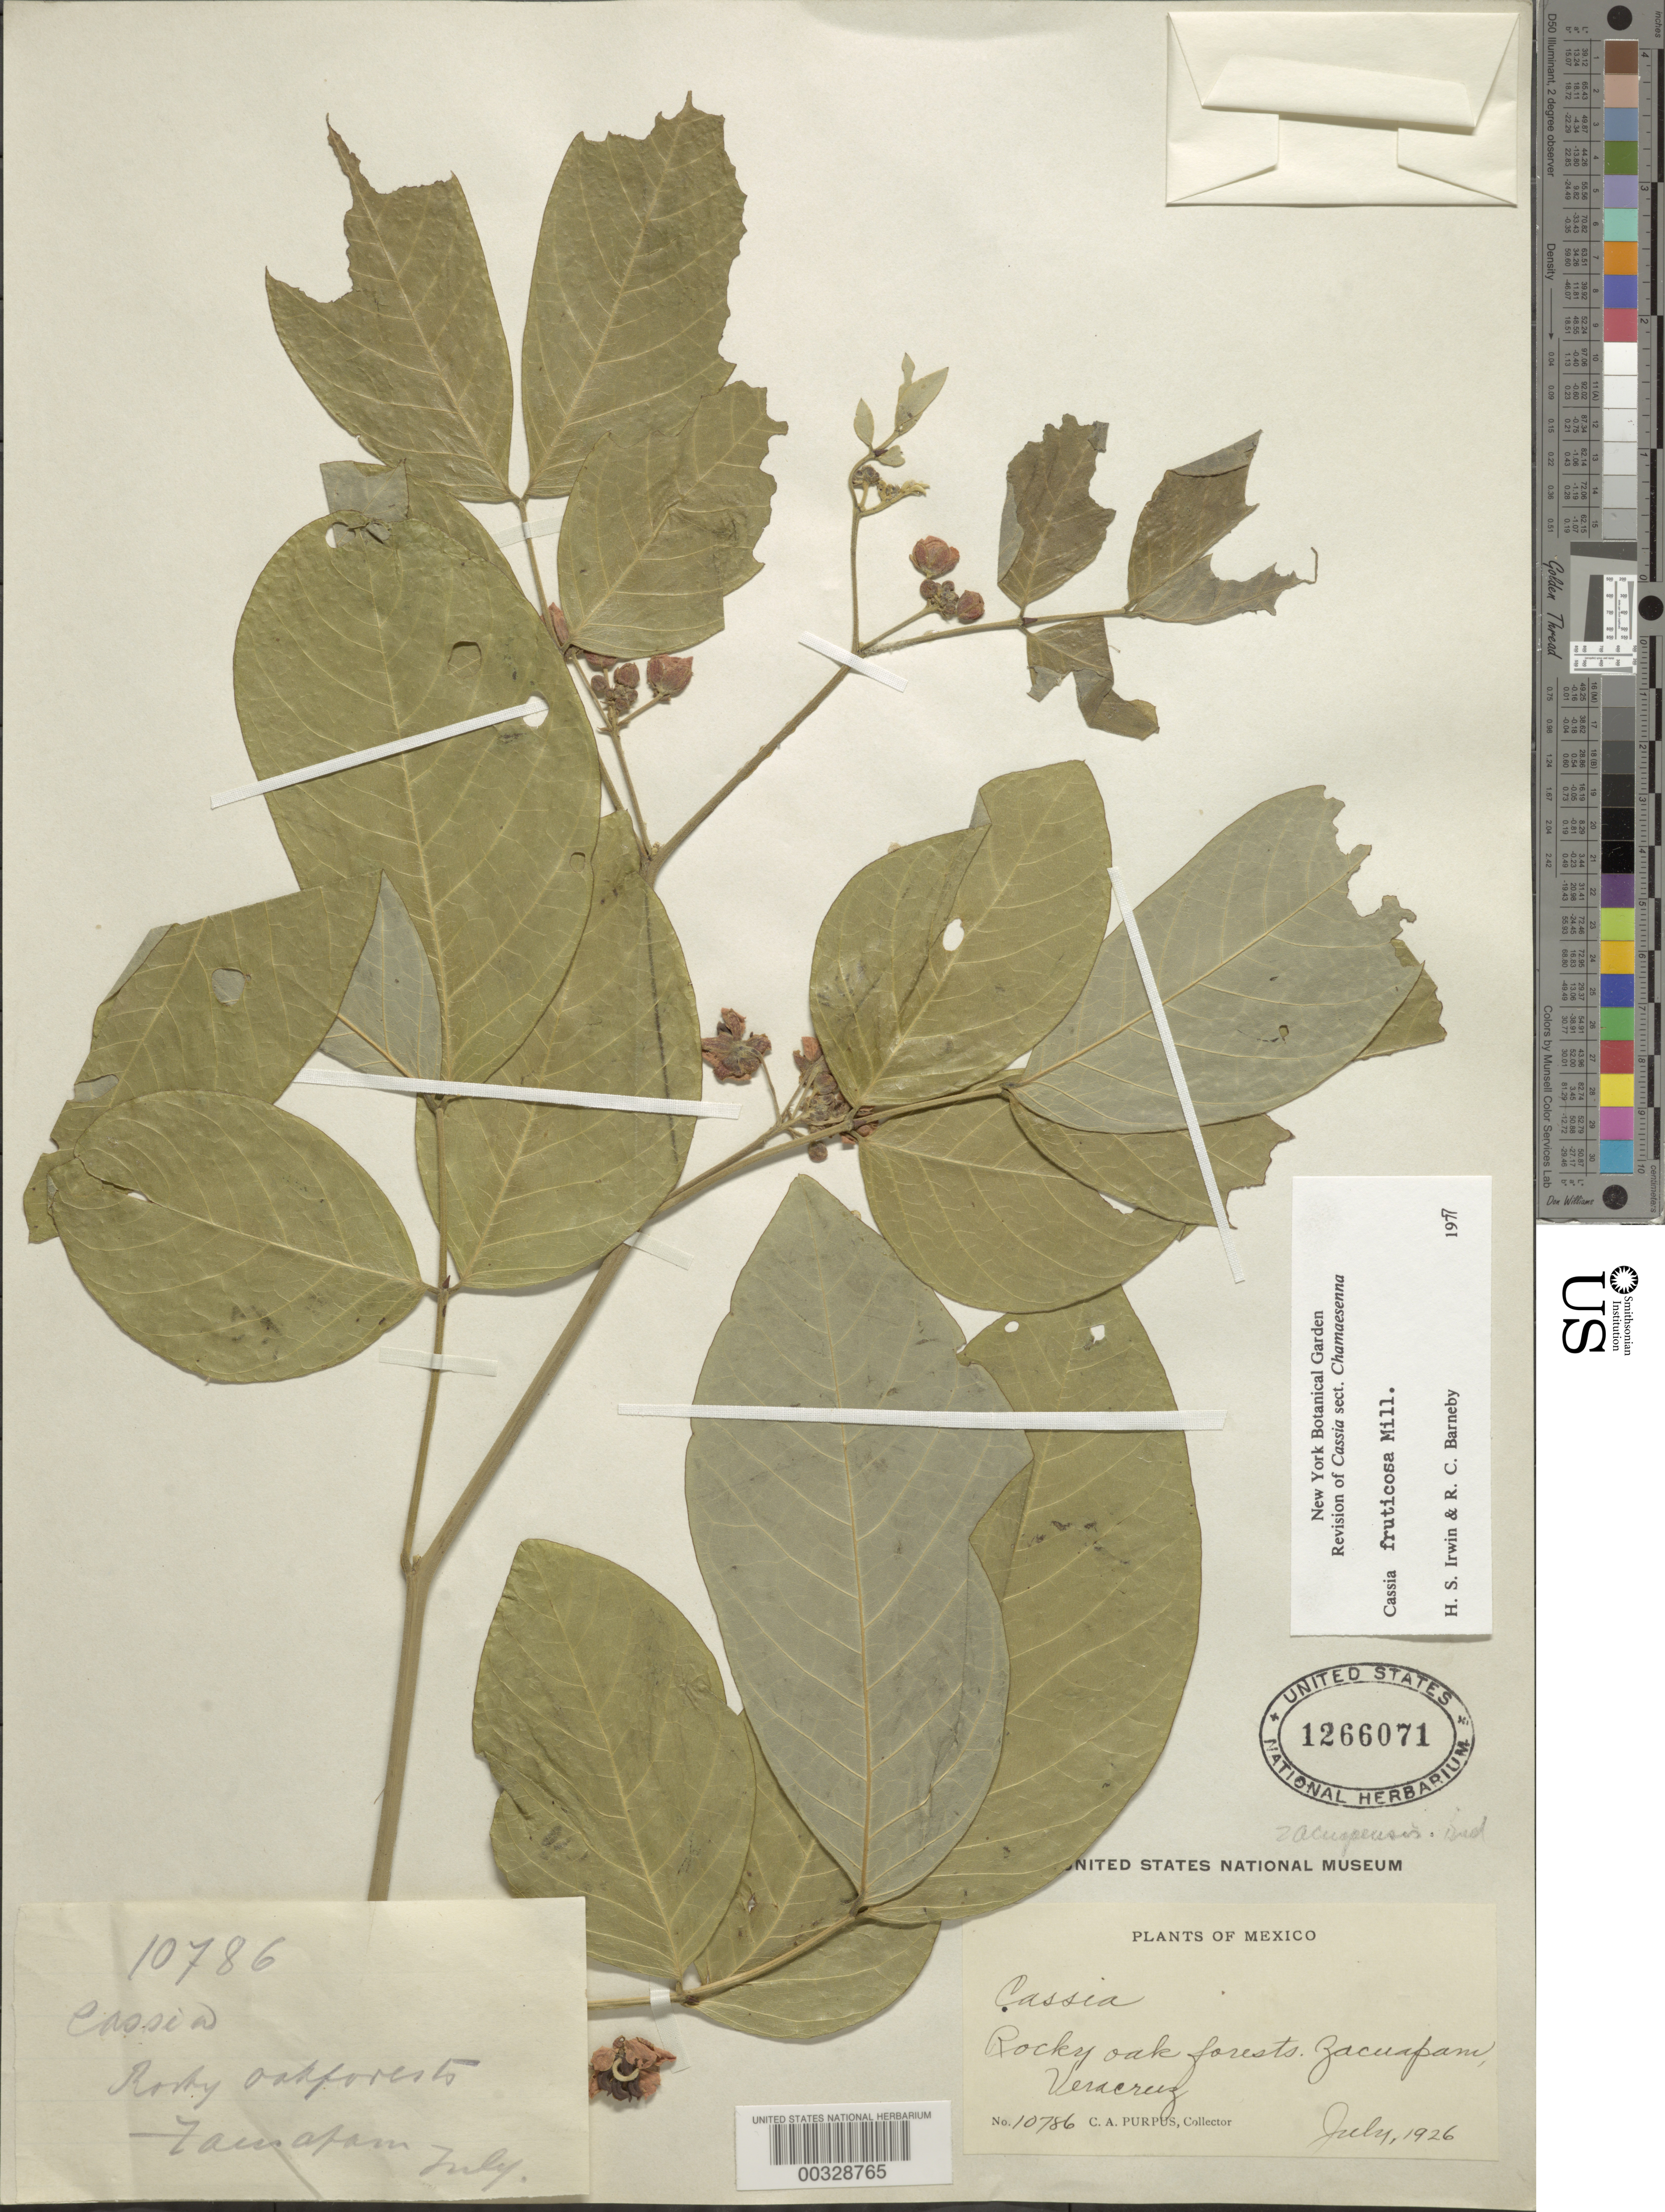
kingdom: Plantae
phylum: Tracheophyta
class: Magnoliopsida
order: Fabales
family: Fabaceae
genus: Senna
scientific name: Senna fruticosa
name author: (Benth.) H.S. Irwin & Barneby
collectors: C. A. Purpus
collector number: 10786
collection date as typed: Jul 1926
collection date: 1926-07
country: Mexico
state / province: Veracruz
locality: Zacuapam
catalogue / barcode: US 1266071